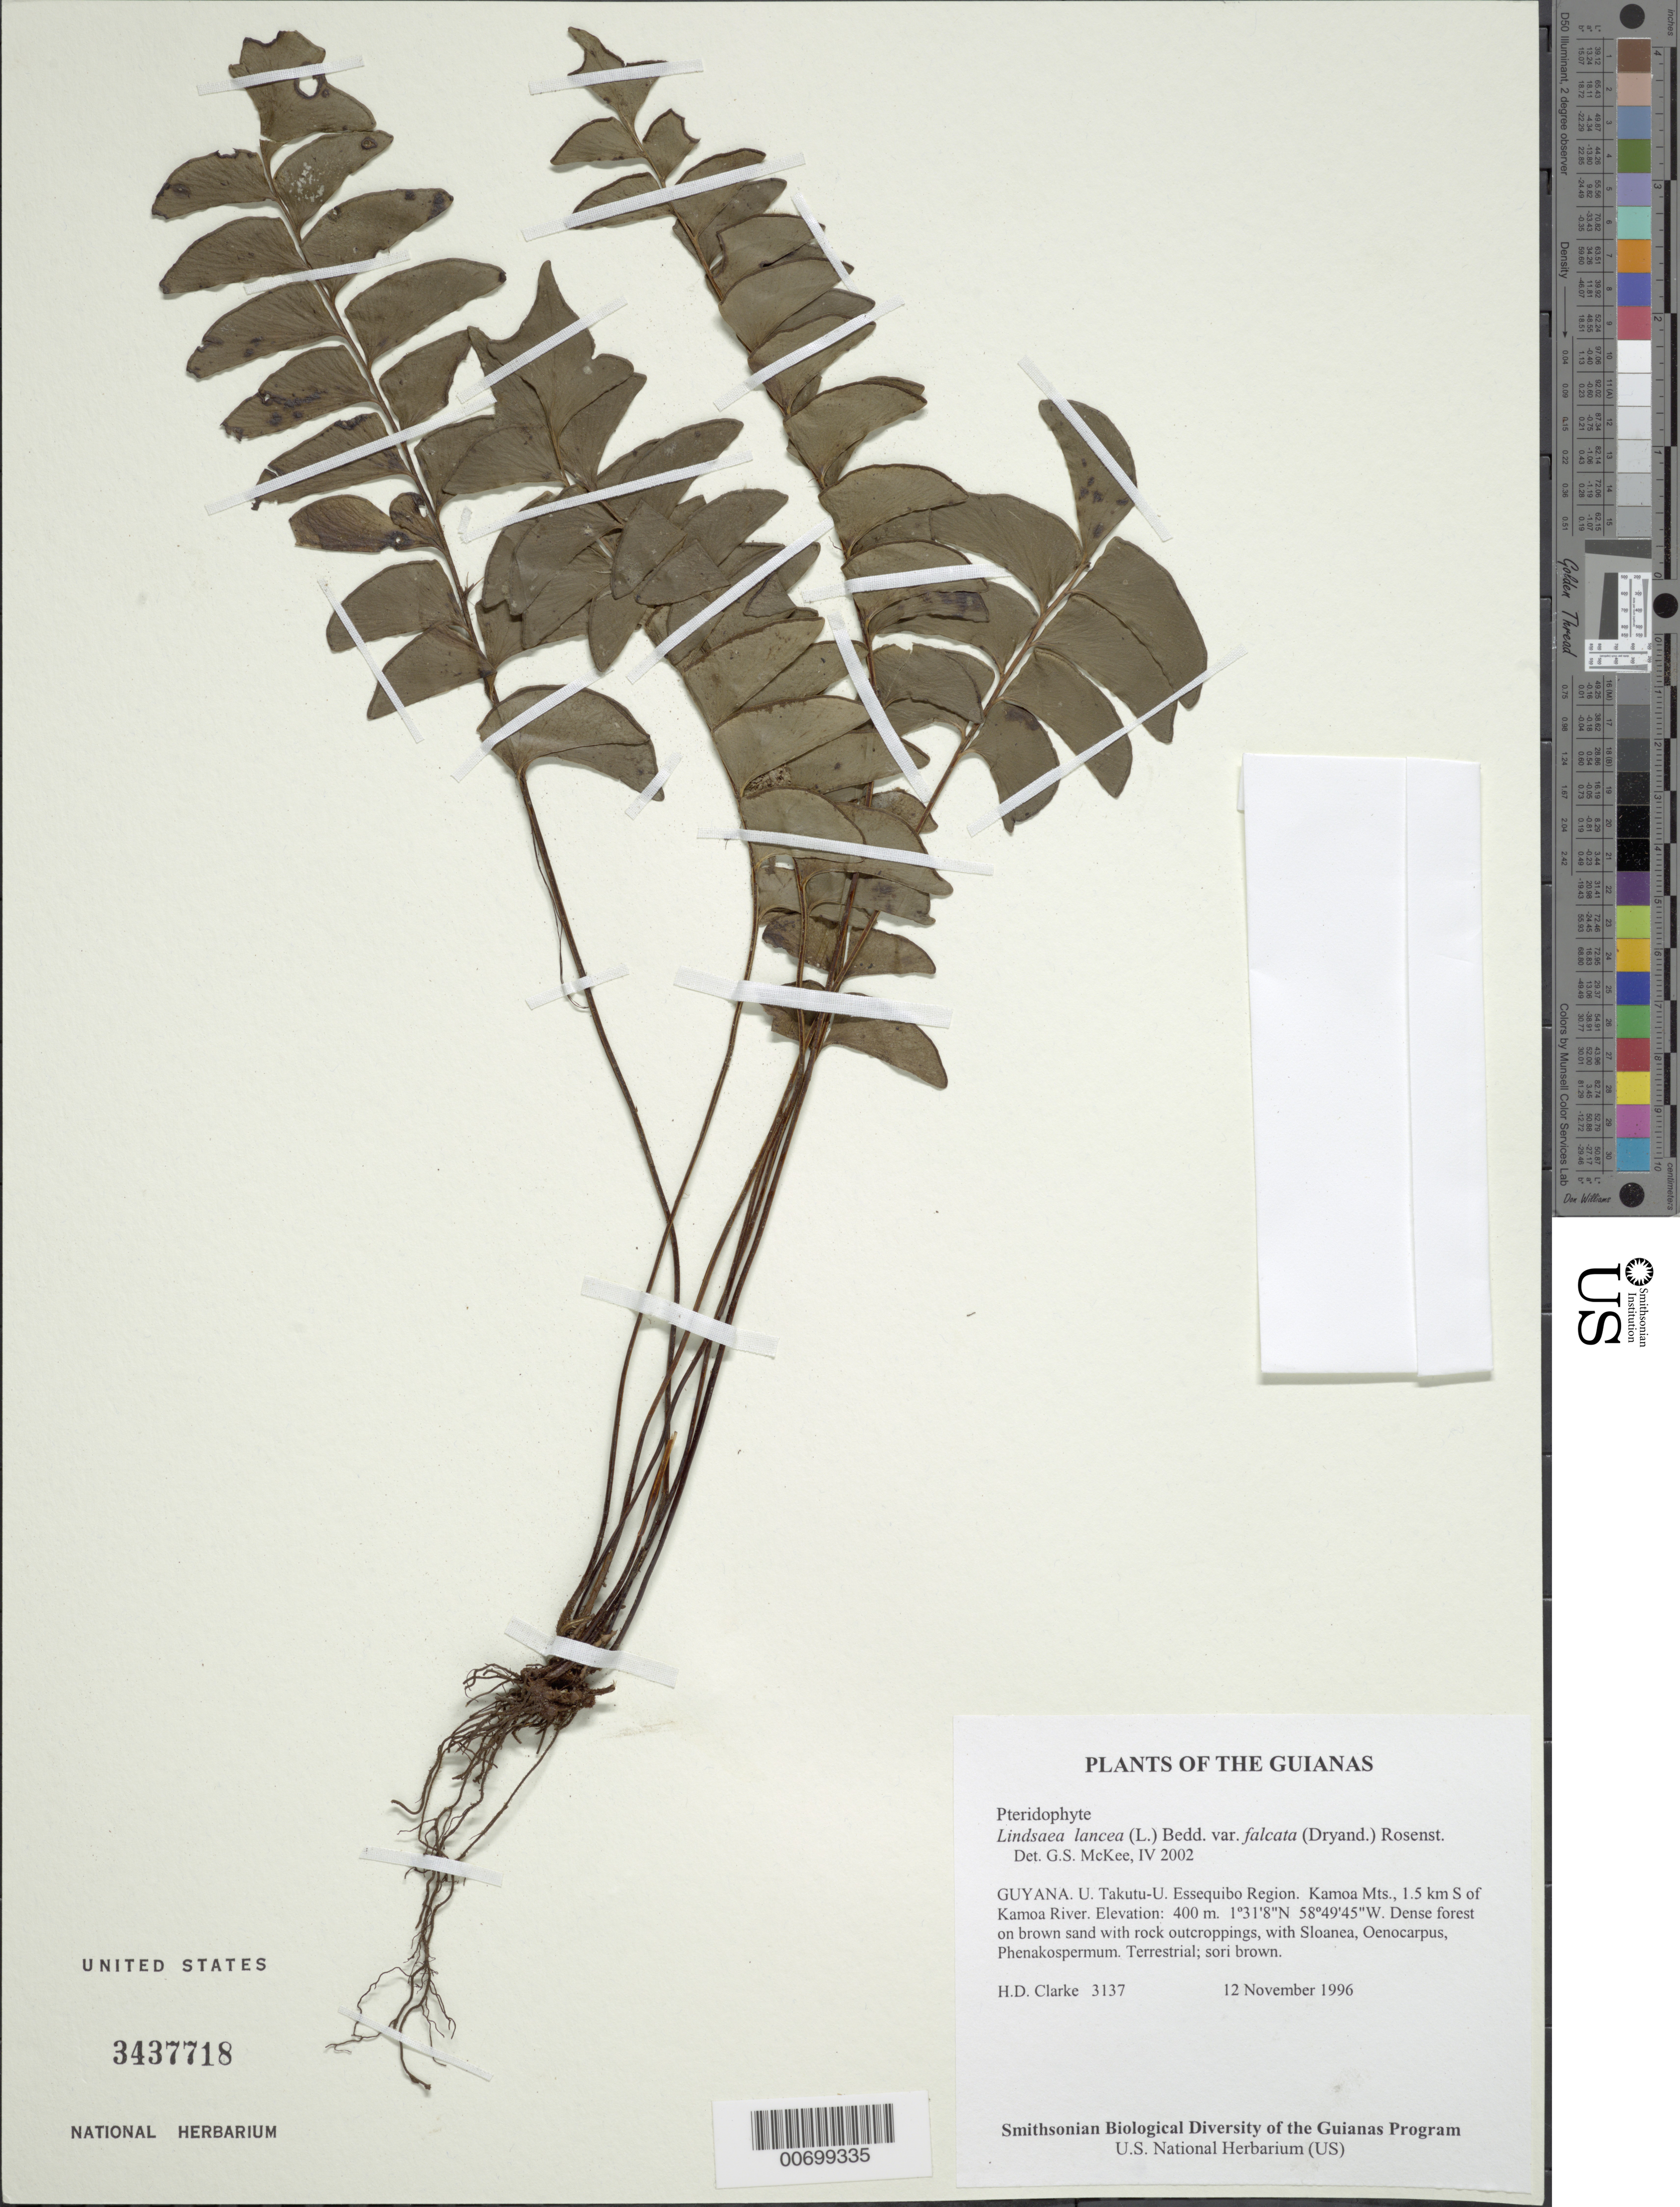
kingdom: Plantae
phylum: Tracheophyta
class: Polypodiopsida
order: Polypodiales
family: Lindsaeaceae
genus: Lindsaea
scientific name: Lindsaea lancea var. falcata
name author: (Dryand.) Rosenst.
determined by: McKee, G. S., (US), NMNH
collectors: H. D. Clarke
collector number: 3137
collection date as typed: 12 November 1996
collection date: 1996-11-12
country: Guyana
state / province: U. Takutu-U. Essequibo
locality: Kamoa Mts., 1.5 km S of Kamoa River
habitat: Dense forest on brown sand with rock outcroppings, with Sloanea, Oenocarpus, Phenakospermum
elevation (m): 400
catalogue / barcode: US 3437718